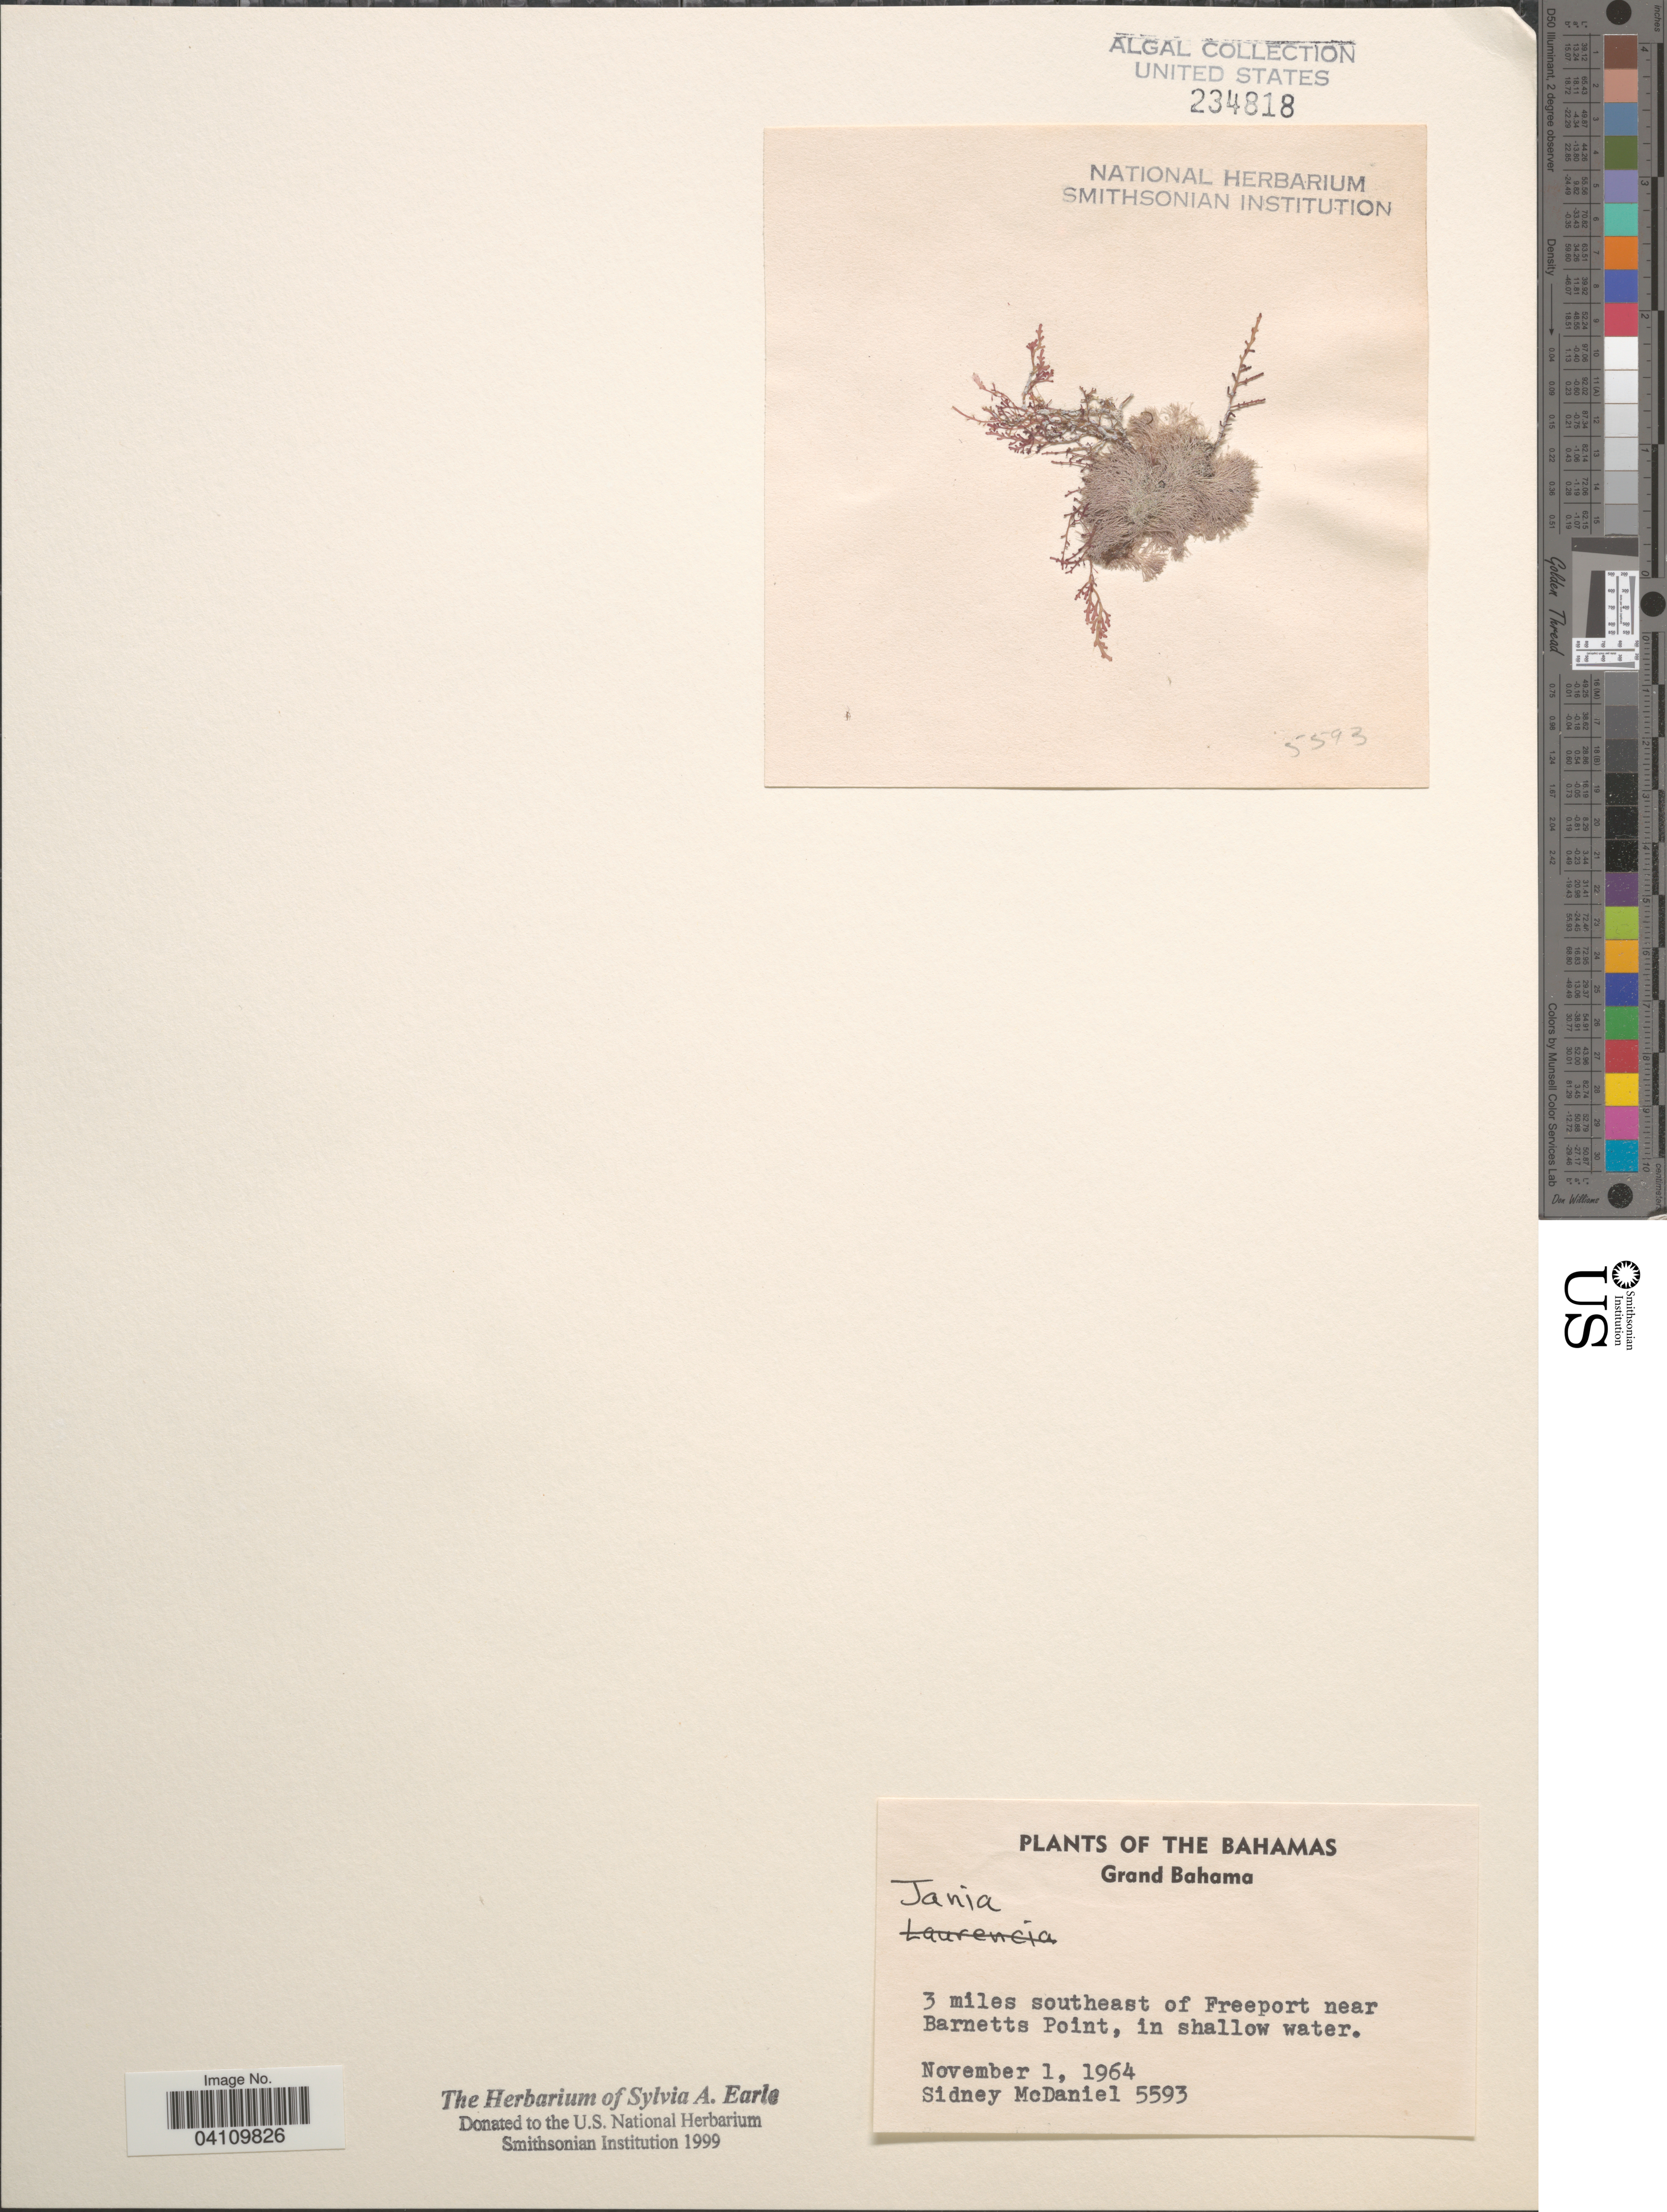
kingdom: Plantae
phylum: Rhodophyta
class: Florideophyceae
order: Corallinales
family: Corallinaceae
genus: Jania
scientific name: Jania sp.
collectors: S. McDaniel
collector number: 5593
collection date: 1964-11-01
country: Bahamas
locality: Grand Bahama. 3 miles southeast of Freeport near Barnetts Point.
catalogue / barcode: US 234818